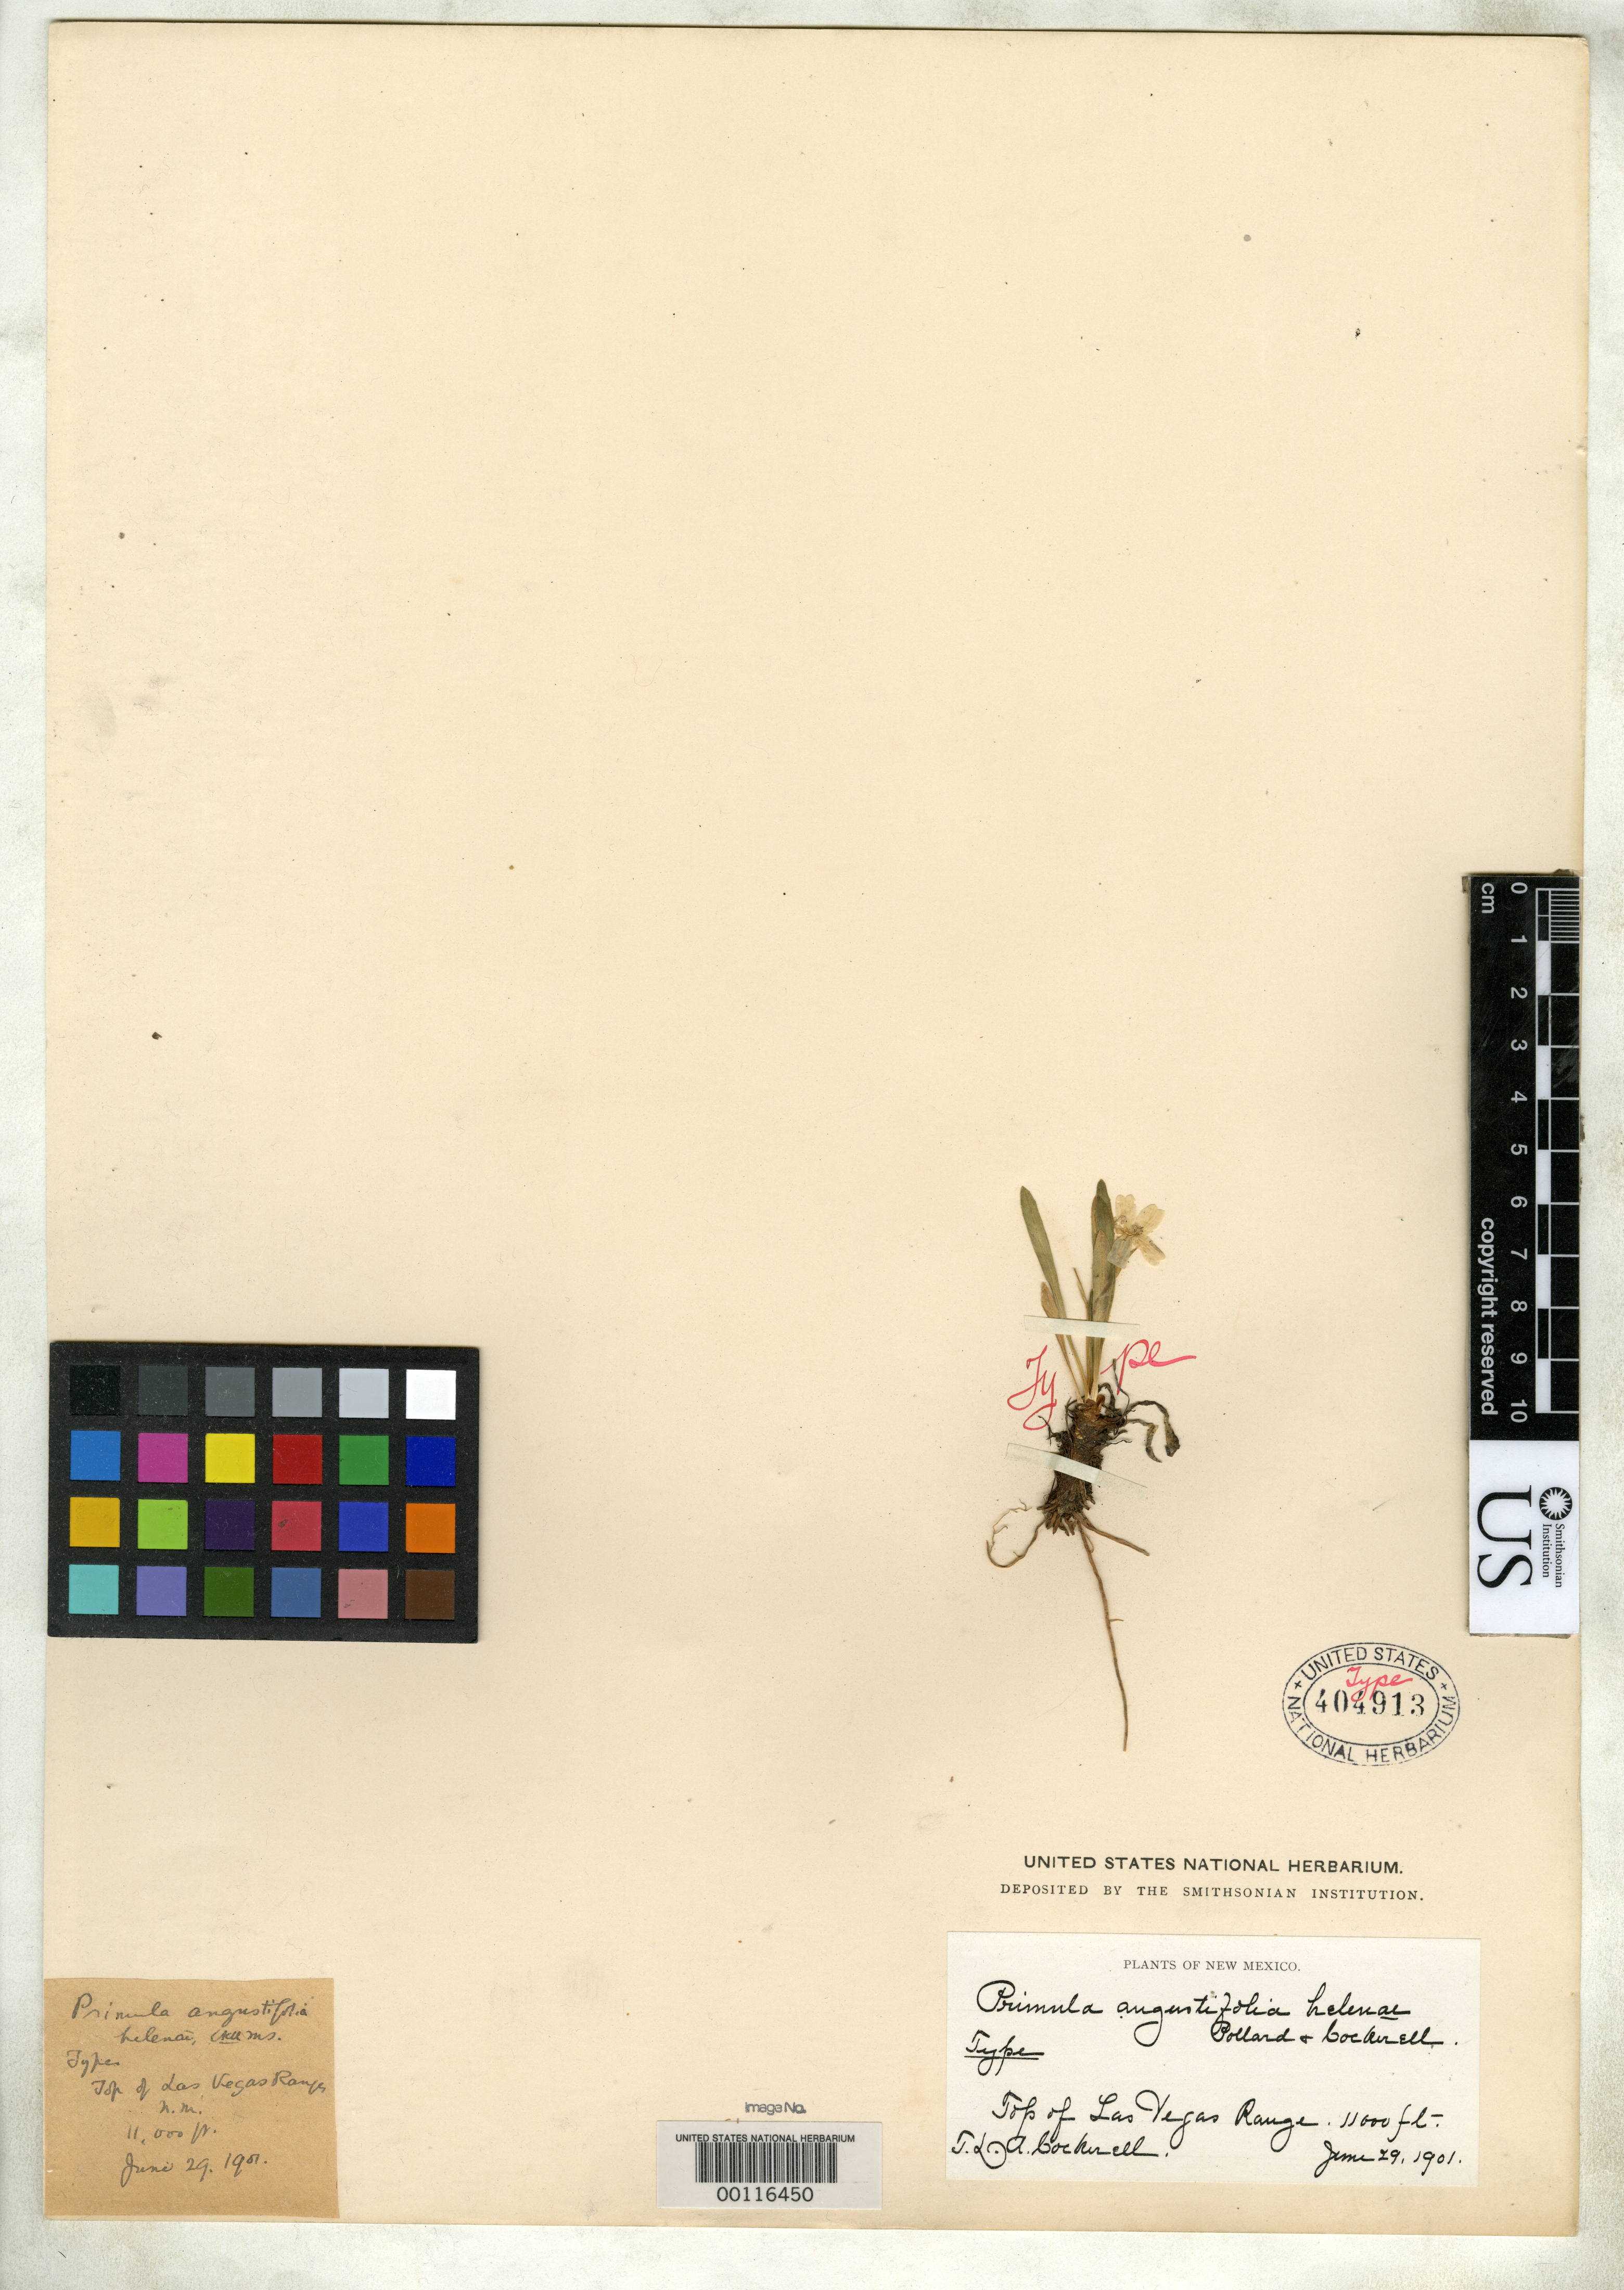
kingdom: Plantae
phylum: Tracheophyta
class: Magnoliopsida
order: Ericales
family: Primulaceae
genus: Primula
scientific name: Primula angustifolia var. helenae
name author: Pollard & Cockerell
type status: Holotype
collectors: T. Cockerell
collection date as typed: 29 Jun 1901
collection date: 1901-06-29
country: United States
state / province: New Mexico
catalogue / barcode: US 404913